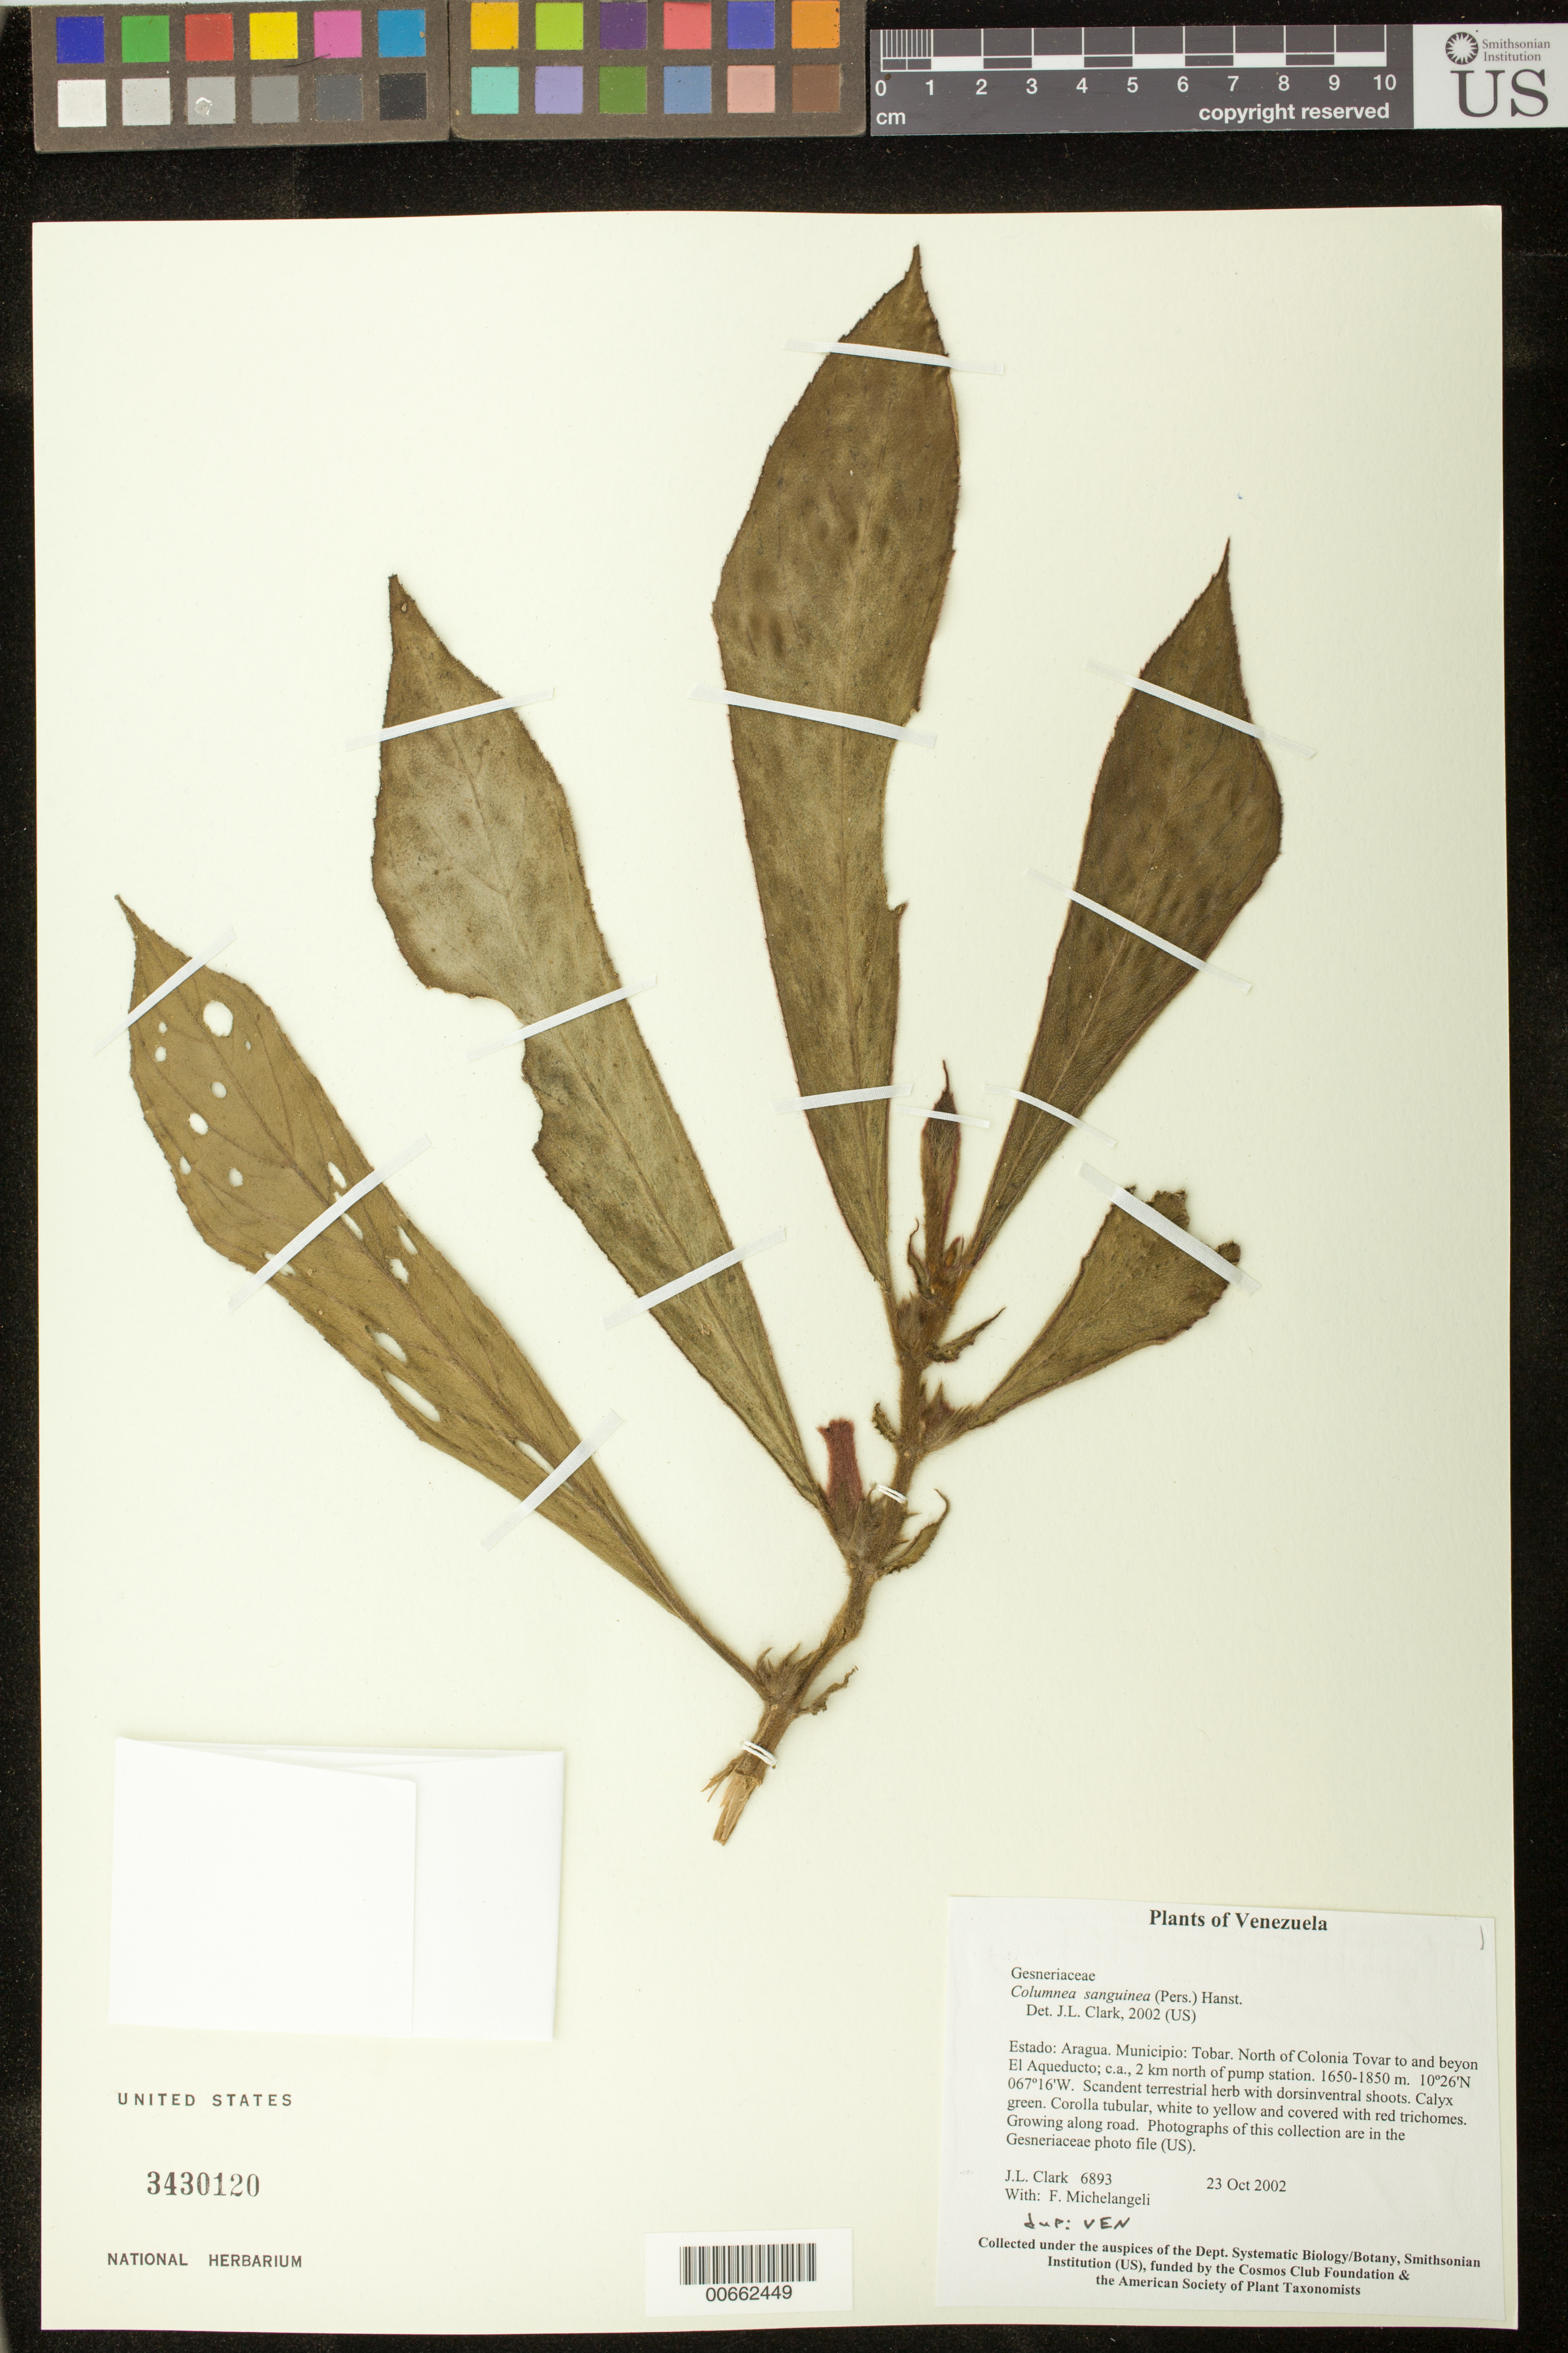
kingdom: Plantae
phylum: Tracheophyta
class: Magnoliopsida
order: Lamiales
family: Gesneriaceae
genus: Columnea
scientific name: Columnea sanguinea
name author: (Pers.) Hanst.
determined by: Clark, J. L., (SEL), The Marie Selby Botanical Garden (UNITED STATES)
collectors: J. L. Clark & F. A. Michelangeli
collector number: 6893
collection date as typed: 23 Oct 2002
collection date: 2002-10-23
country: Venezuela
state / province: Aragua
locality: Tobar: North of Colonia Tovar to and beyon El Aqueducto; c.a., 2 km north of pump station.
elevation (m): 1650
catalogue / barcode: US 3430120